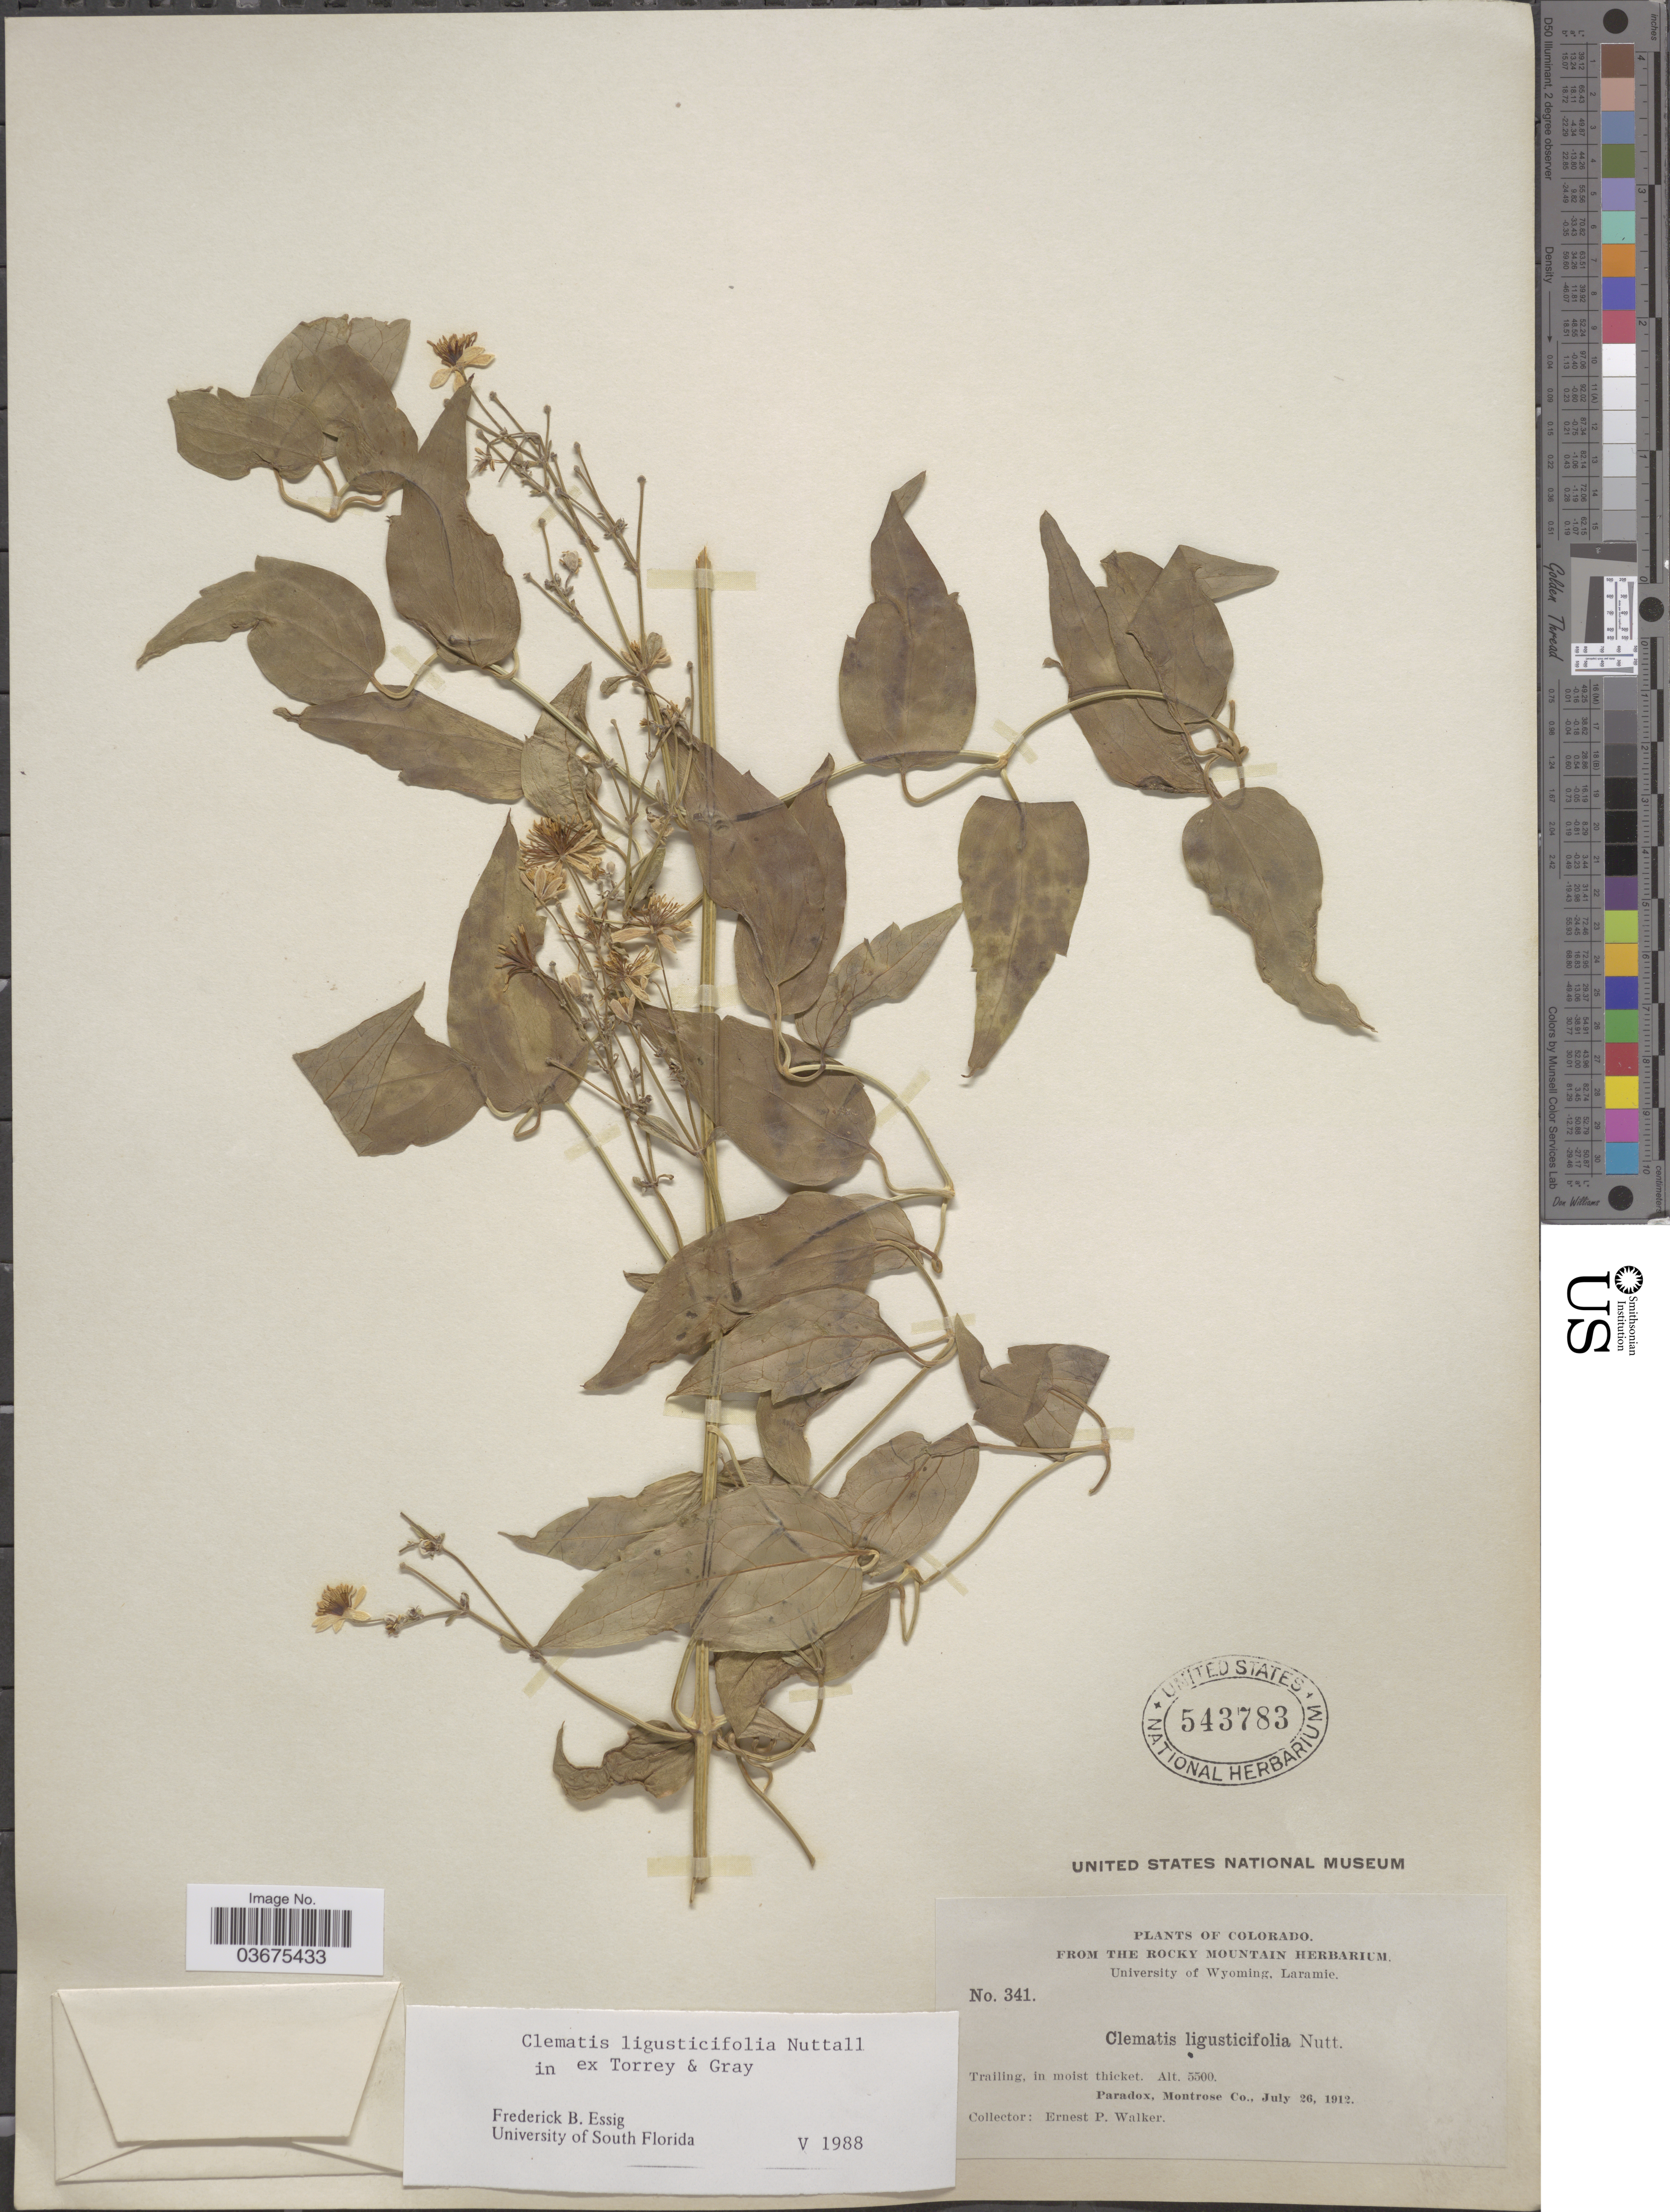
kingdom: Plantae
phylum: Tracheophyta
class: Magnoliopsida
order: Ranunculales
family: Ranunculaceae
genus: Clematis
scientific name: Clematis ligusticifolia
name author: Nutt.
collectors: E. P. Walker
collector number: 341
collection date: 1912-07-26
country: United States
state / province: Colorado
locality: Paradox, Montose Co.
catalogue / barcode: US 543783